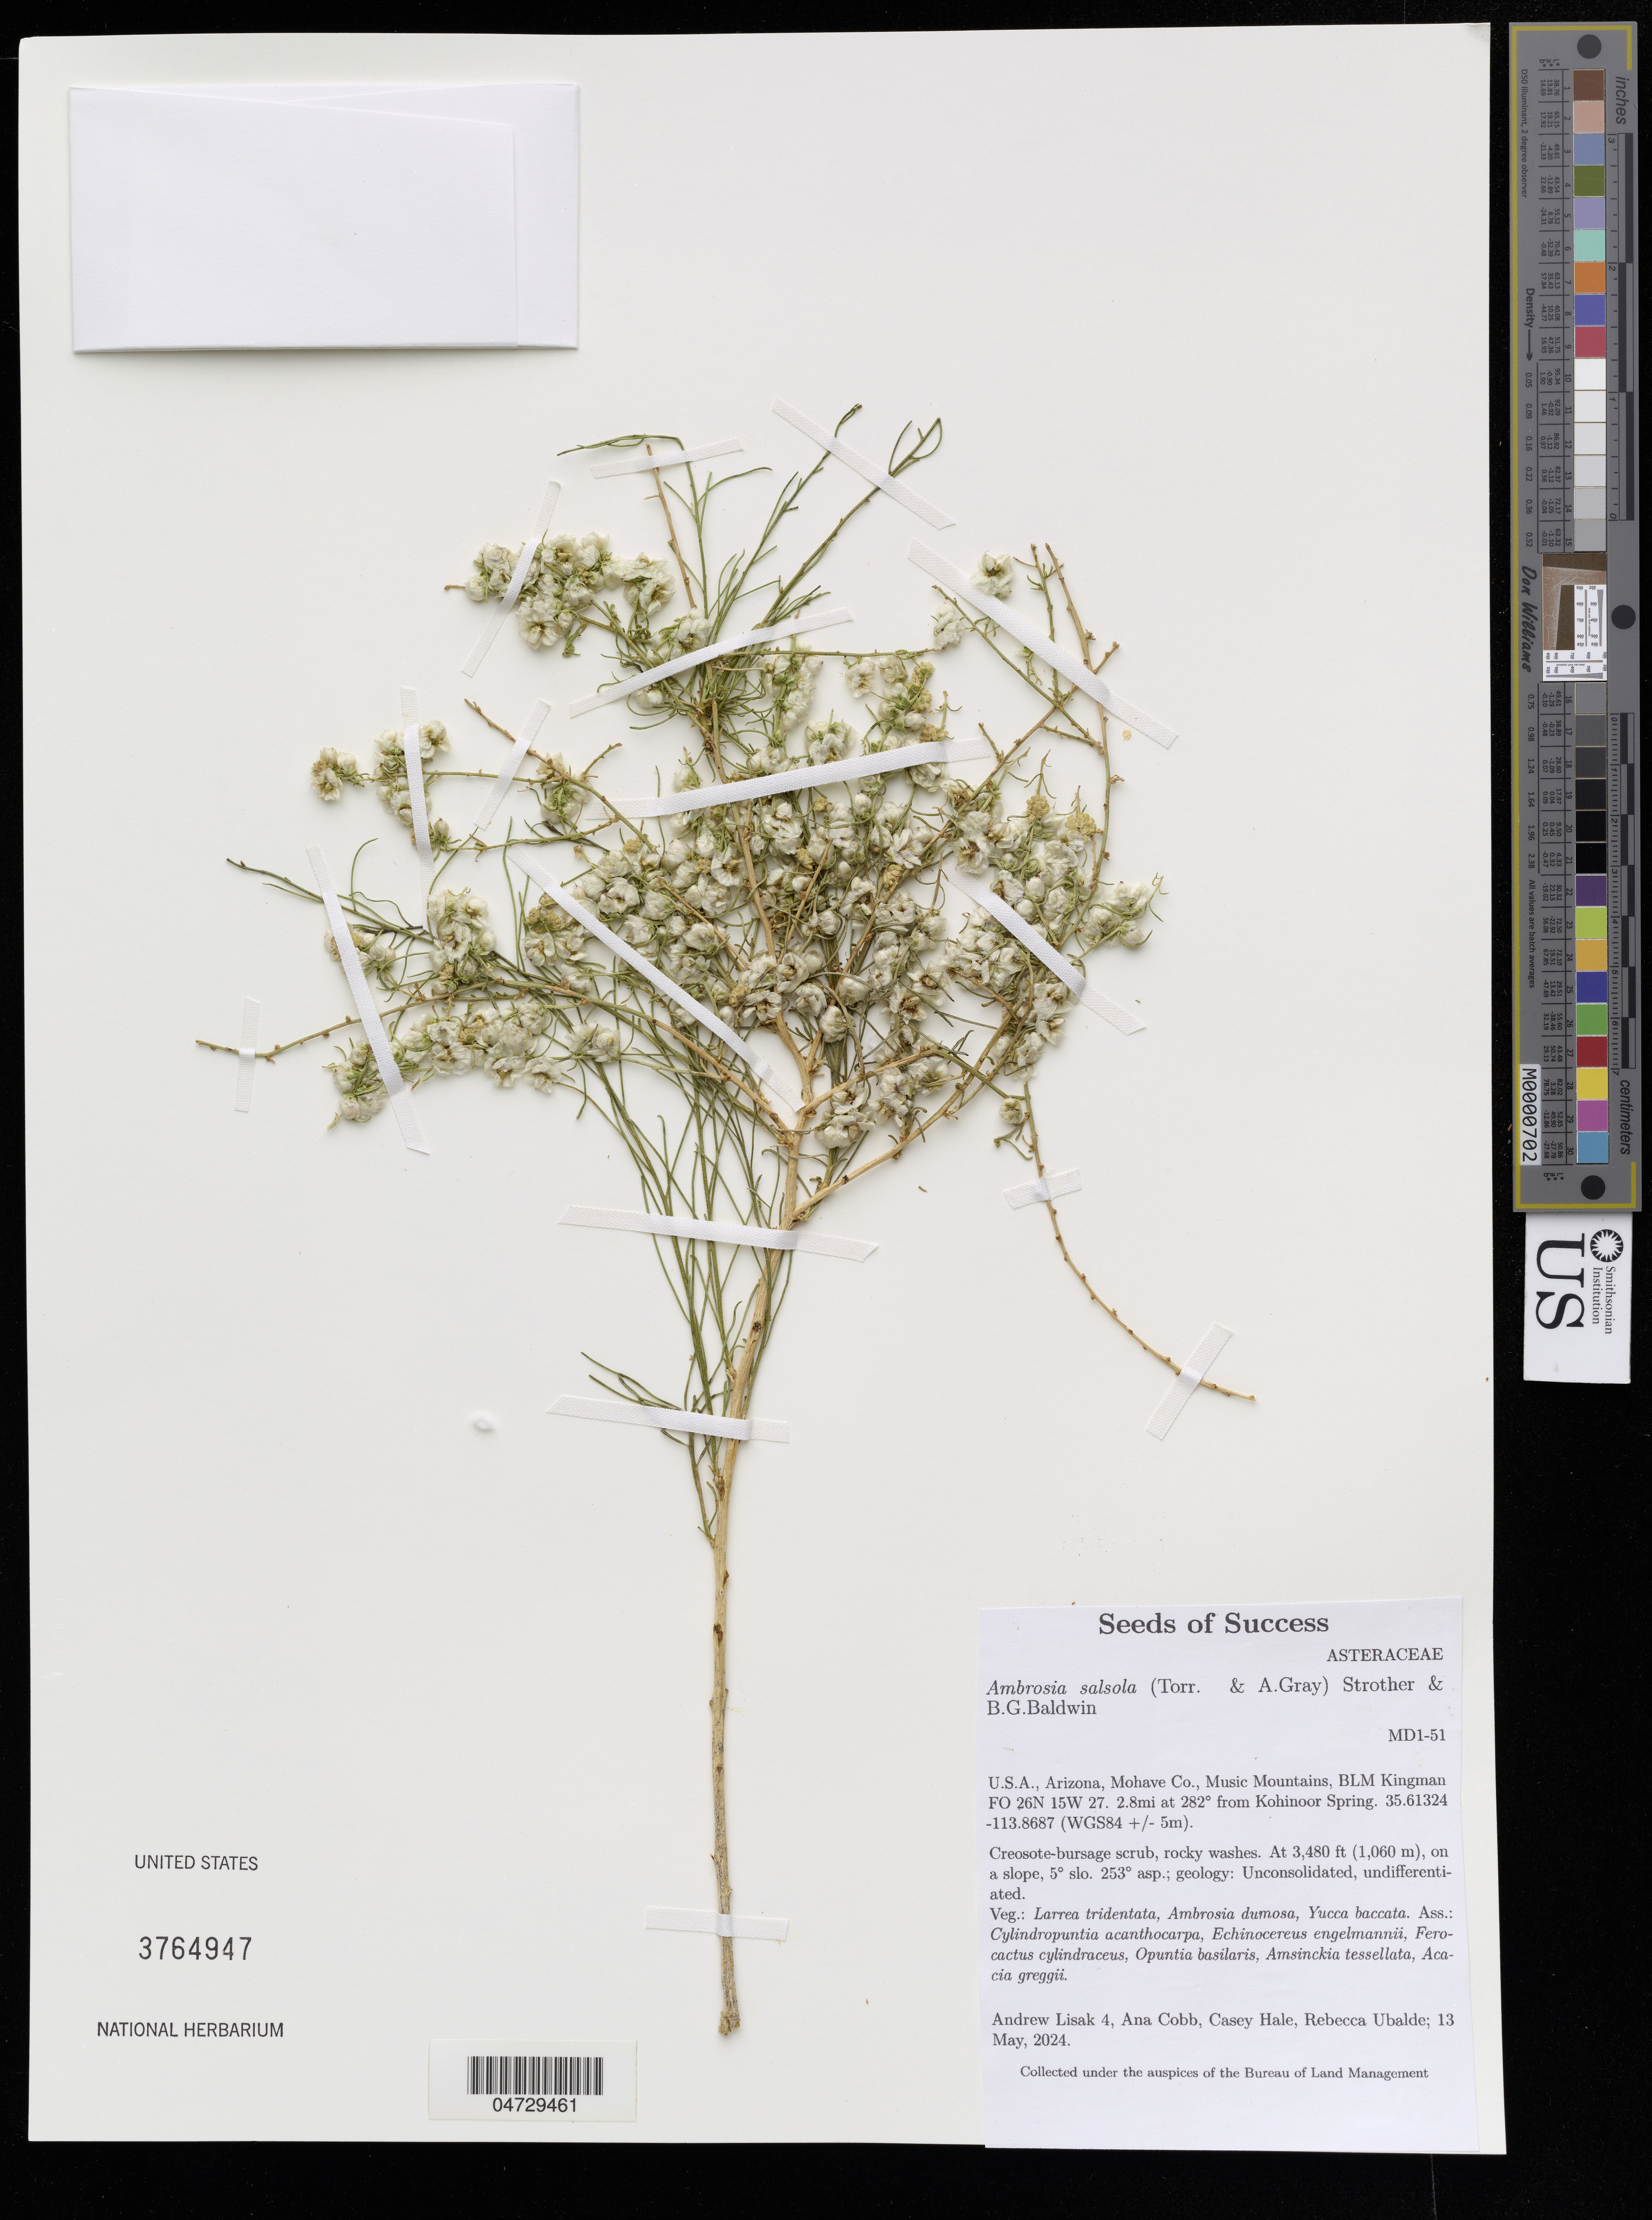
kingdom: Plantae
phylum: Tracheophyta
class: Magnoliopsida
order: Asterales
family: Asteraceae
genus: Ambrosia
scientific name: Ambrosia salsola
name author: (Torr. & A. Gray) Strother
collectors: A. Lisak, A. Cobb, C. Hale & R. Ubalde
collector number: MD1-51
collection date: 2024-05-13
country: United States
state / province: Arizona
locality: Mohave Co., Music Mountains, BLM Kingman FO 26N 15W 27. 2.8mi at 282° from Kohinoor Spring.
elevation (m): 1061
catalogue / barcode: US 3764947